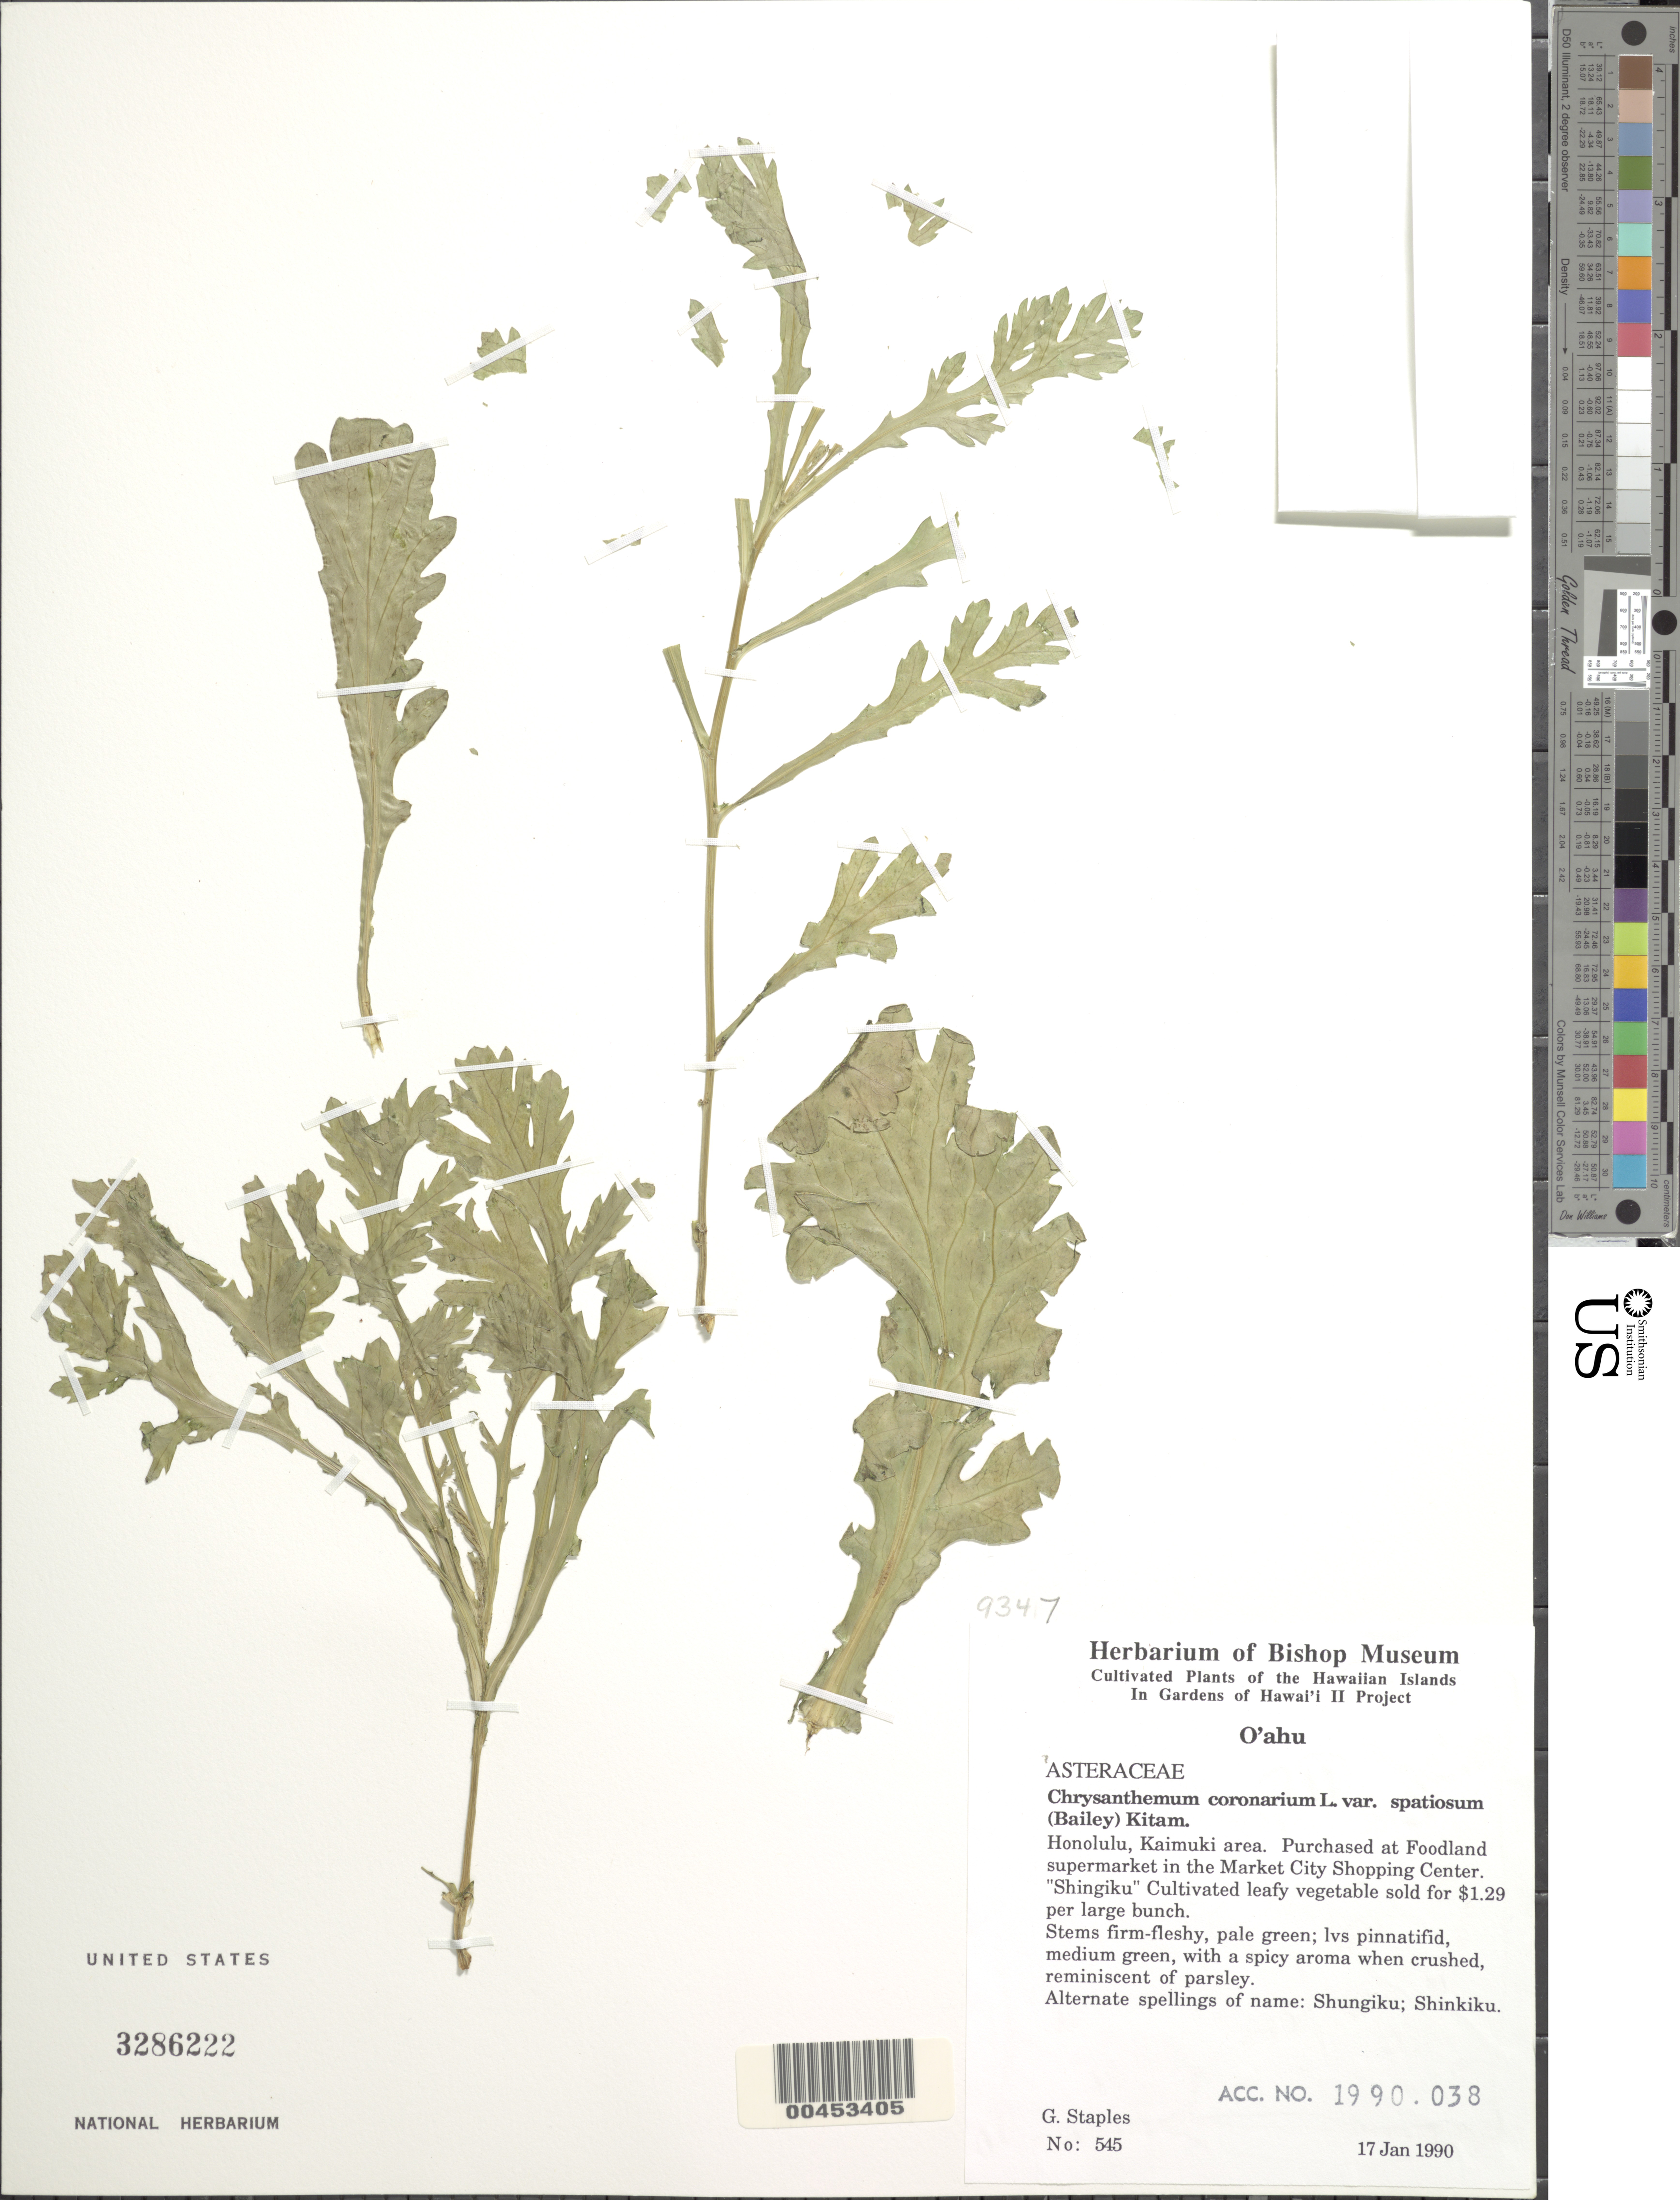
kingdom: Plantae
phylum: Tracheophyta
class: Magnoliopsida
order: Asterales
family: Asteraceae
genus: Chrysanthemum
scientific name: Chrysanthemum coronarium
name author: L.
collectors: G. Staples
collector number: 545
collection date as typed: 17 Jan 1990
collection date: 1990-01-17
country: United States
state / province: Hawaii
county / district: Honolulu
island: Oahu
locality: Honolulu, Kaimuki area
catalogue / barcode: US 3286222